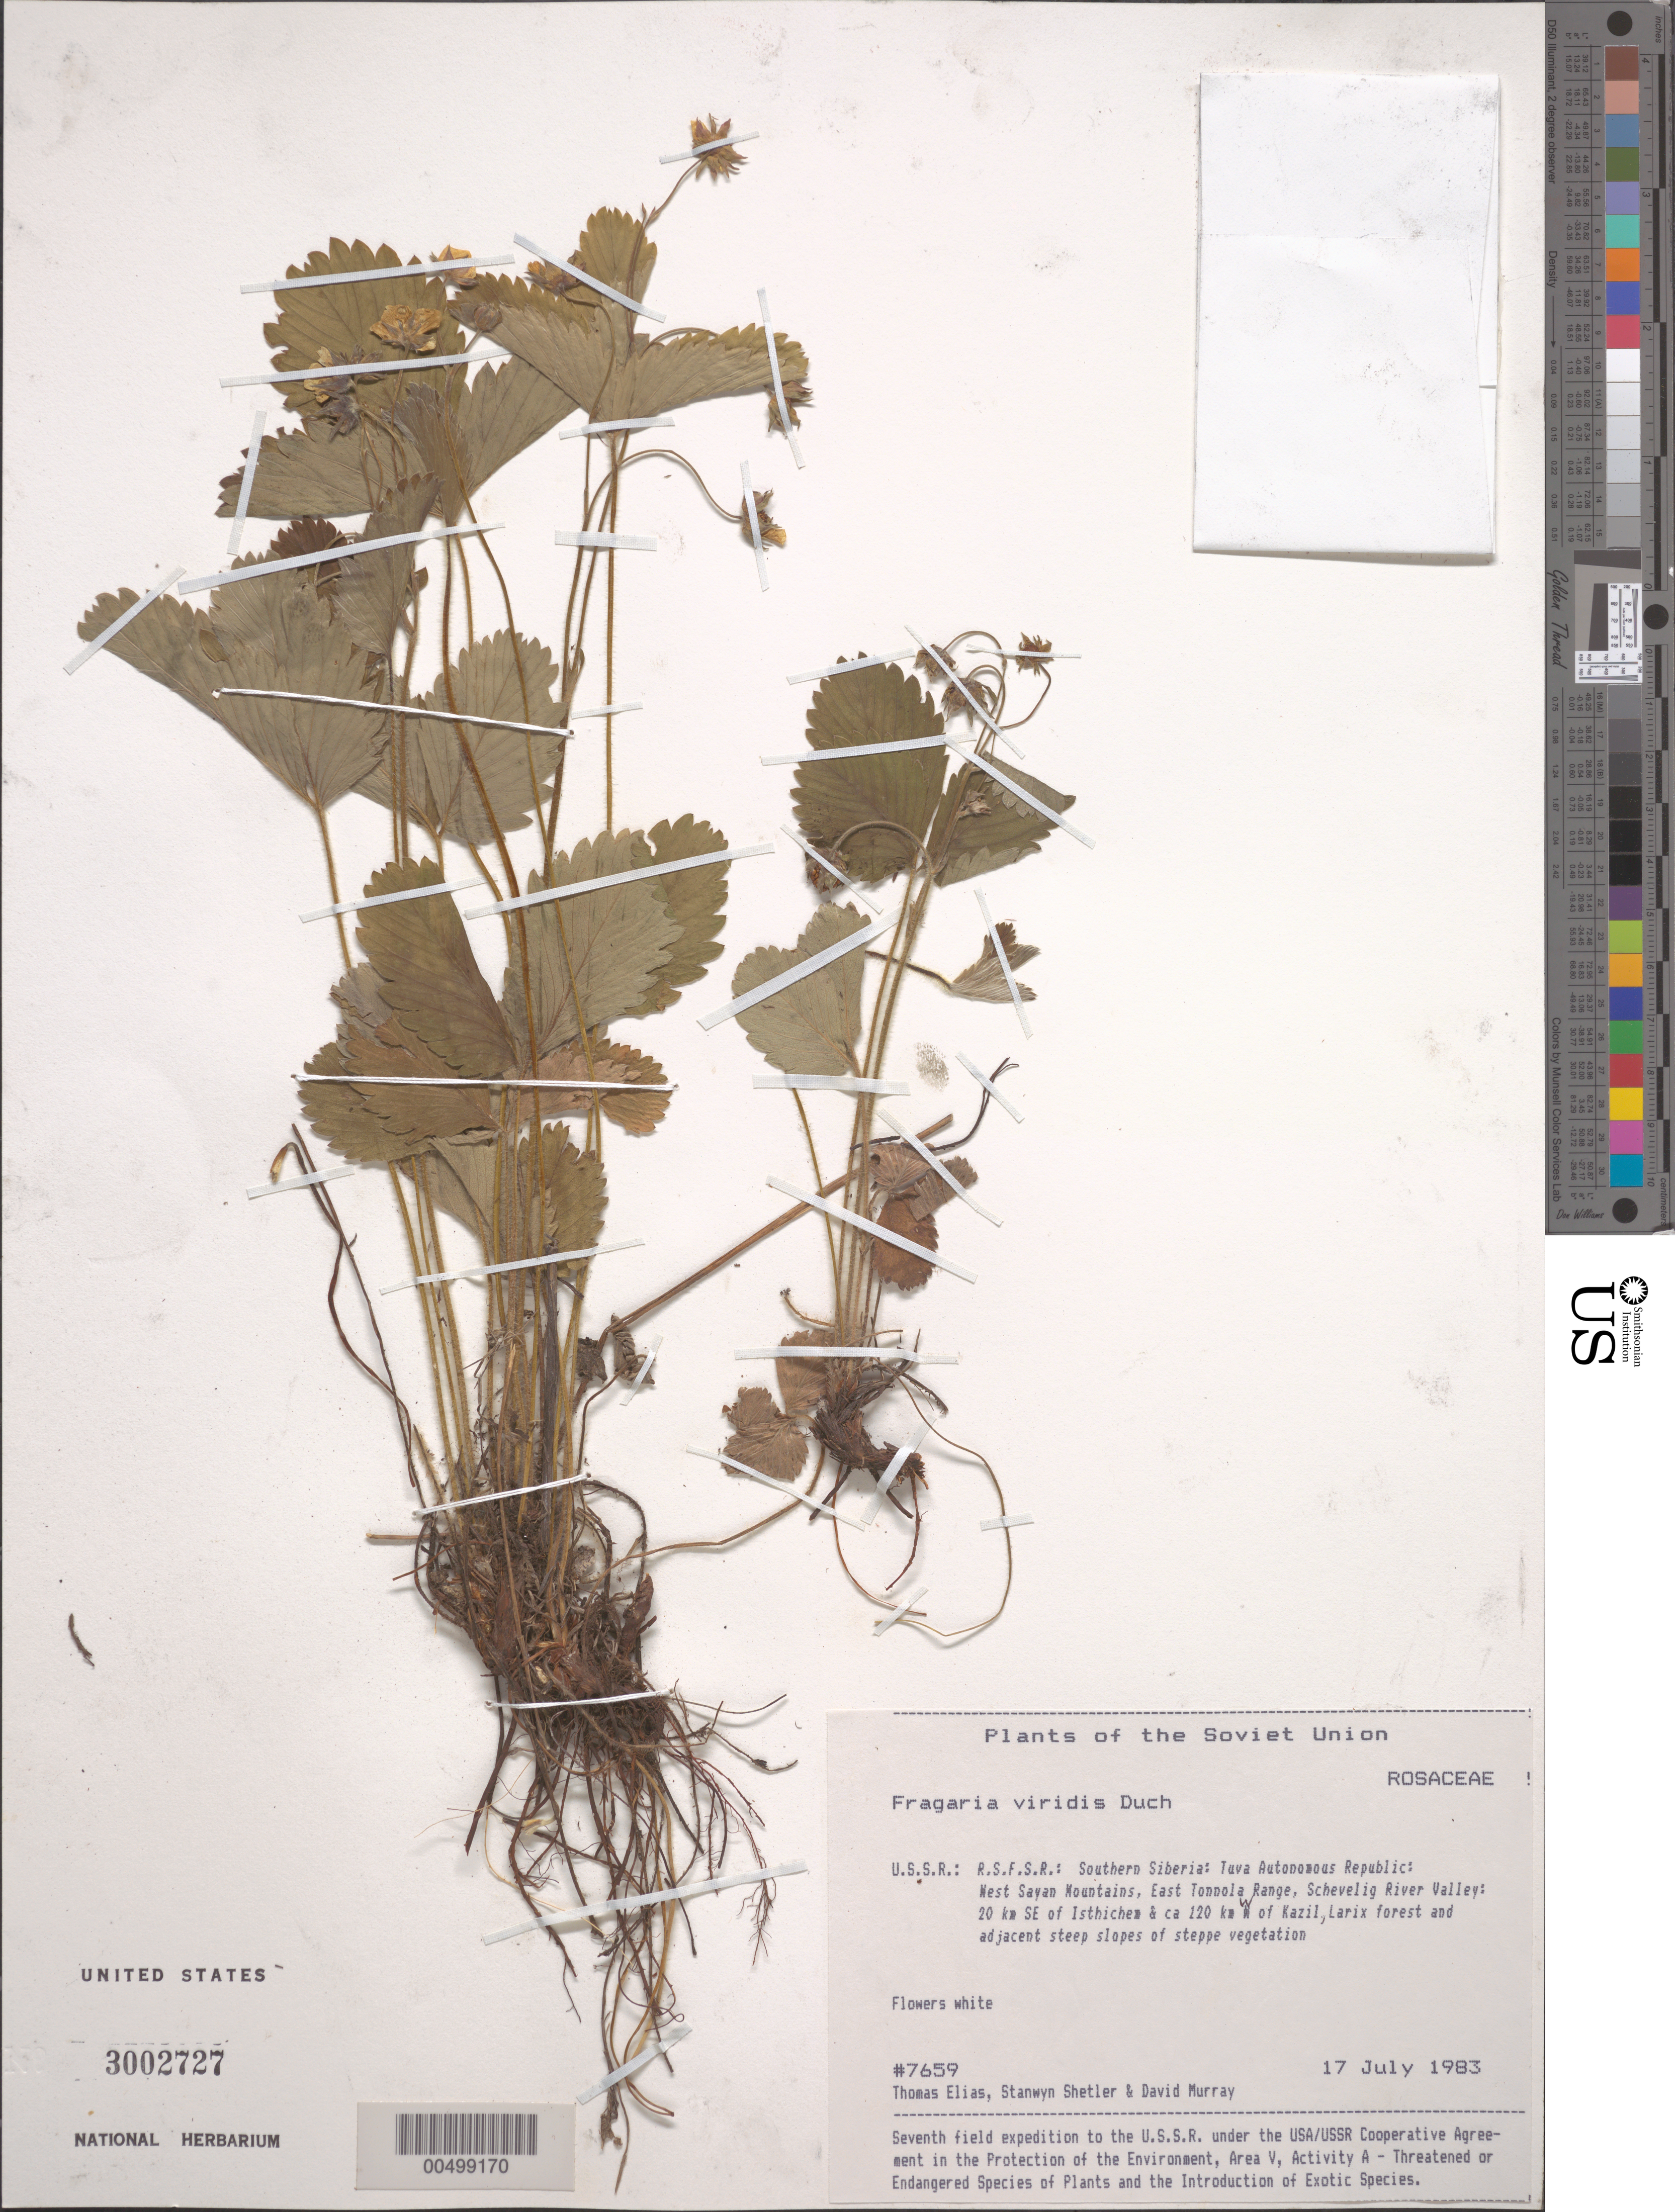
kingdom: Plantae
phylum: Tracheophyta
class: Magnoliopsida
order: Rosales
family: Rosaceae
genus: Fragaria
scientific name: Fragaria viridis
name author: Duch.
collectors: T. Elias, S. Shetler & D. F. Murray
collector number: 7659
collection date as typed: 17 Jul 1983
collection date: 1983-07-17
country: Russian Federation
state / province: Tuva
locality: West Sayan Mountains, E Tonnola [Tannu-Ola] Range, Schevelig River Valley, 20 km SE of Isthichem [Ishti-Khem], *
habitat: Larix forest and adjacent steep slopes of steppe vegetation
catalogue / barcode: US 3002727